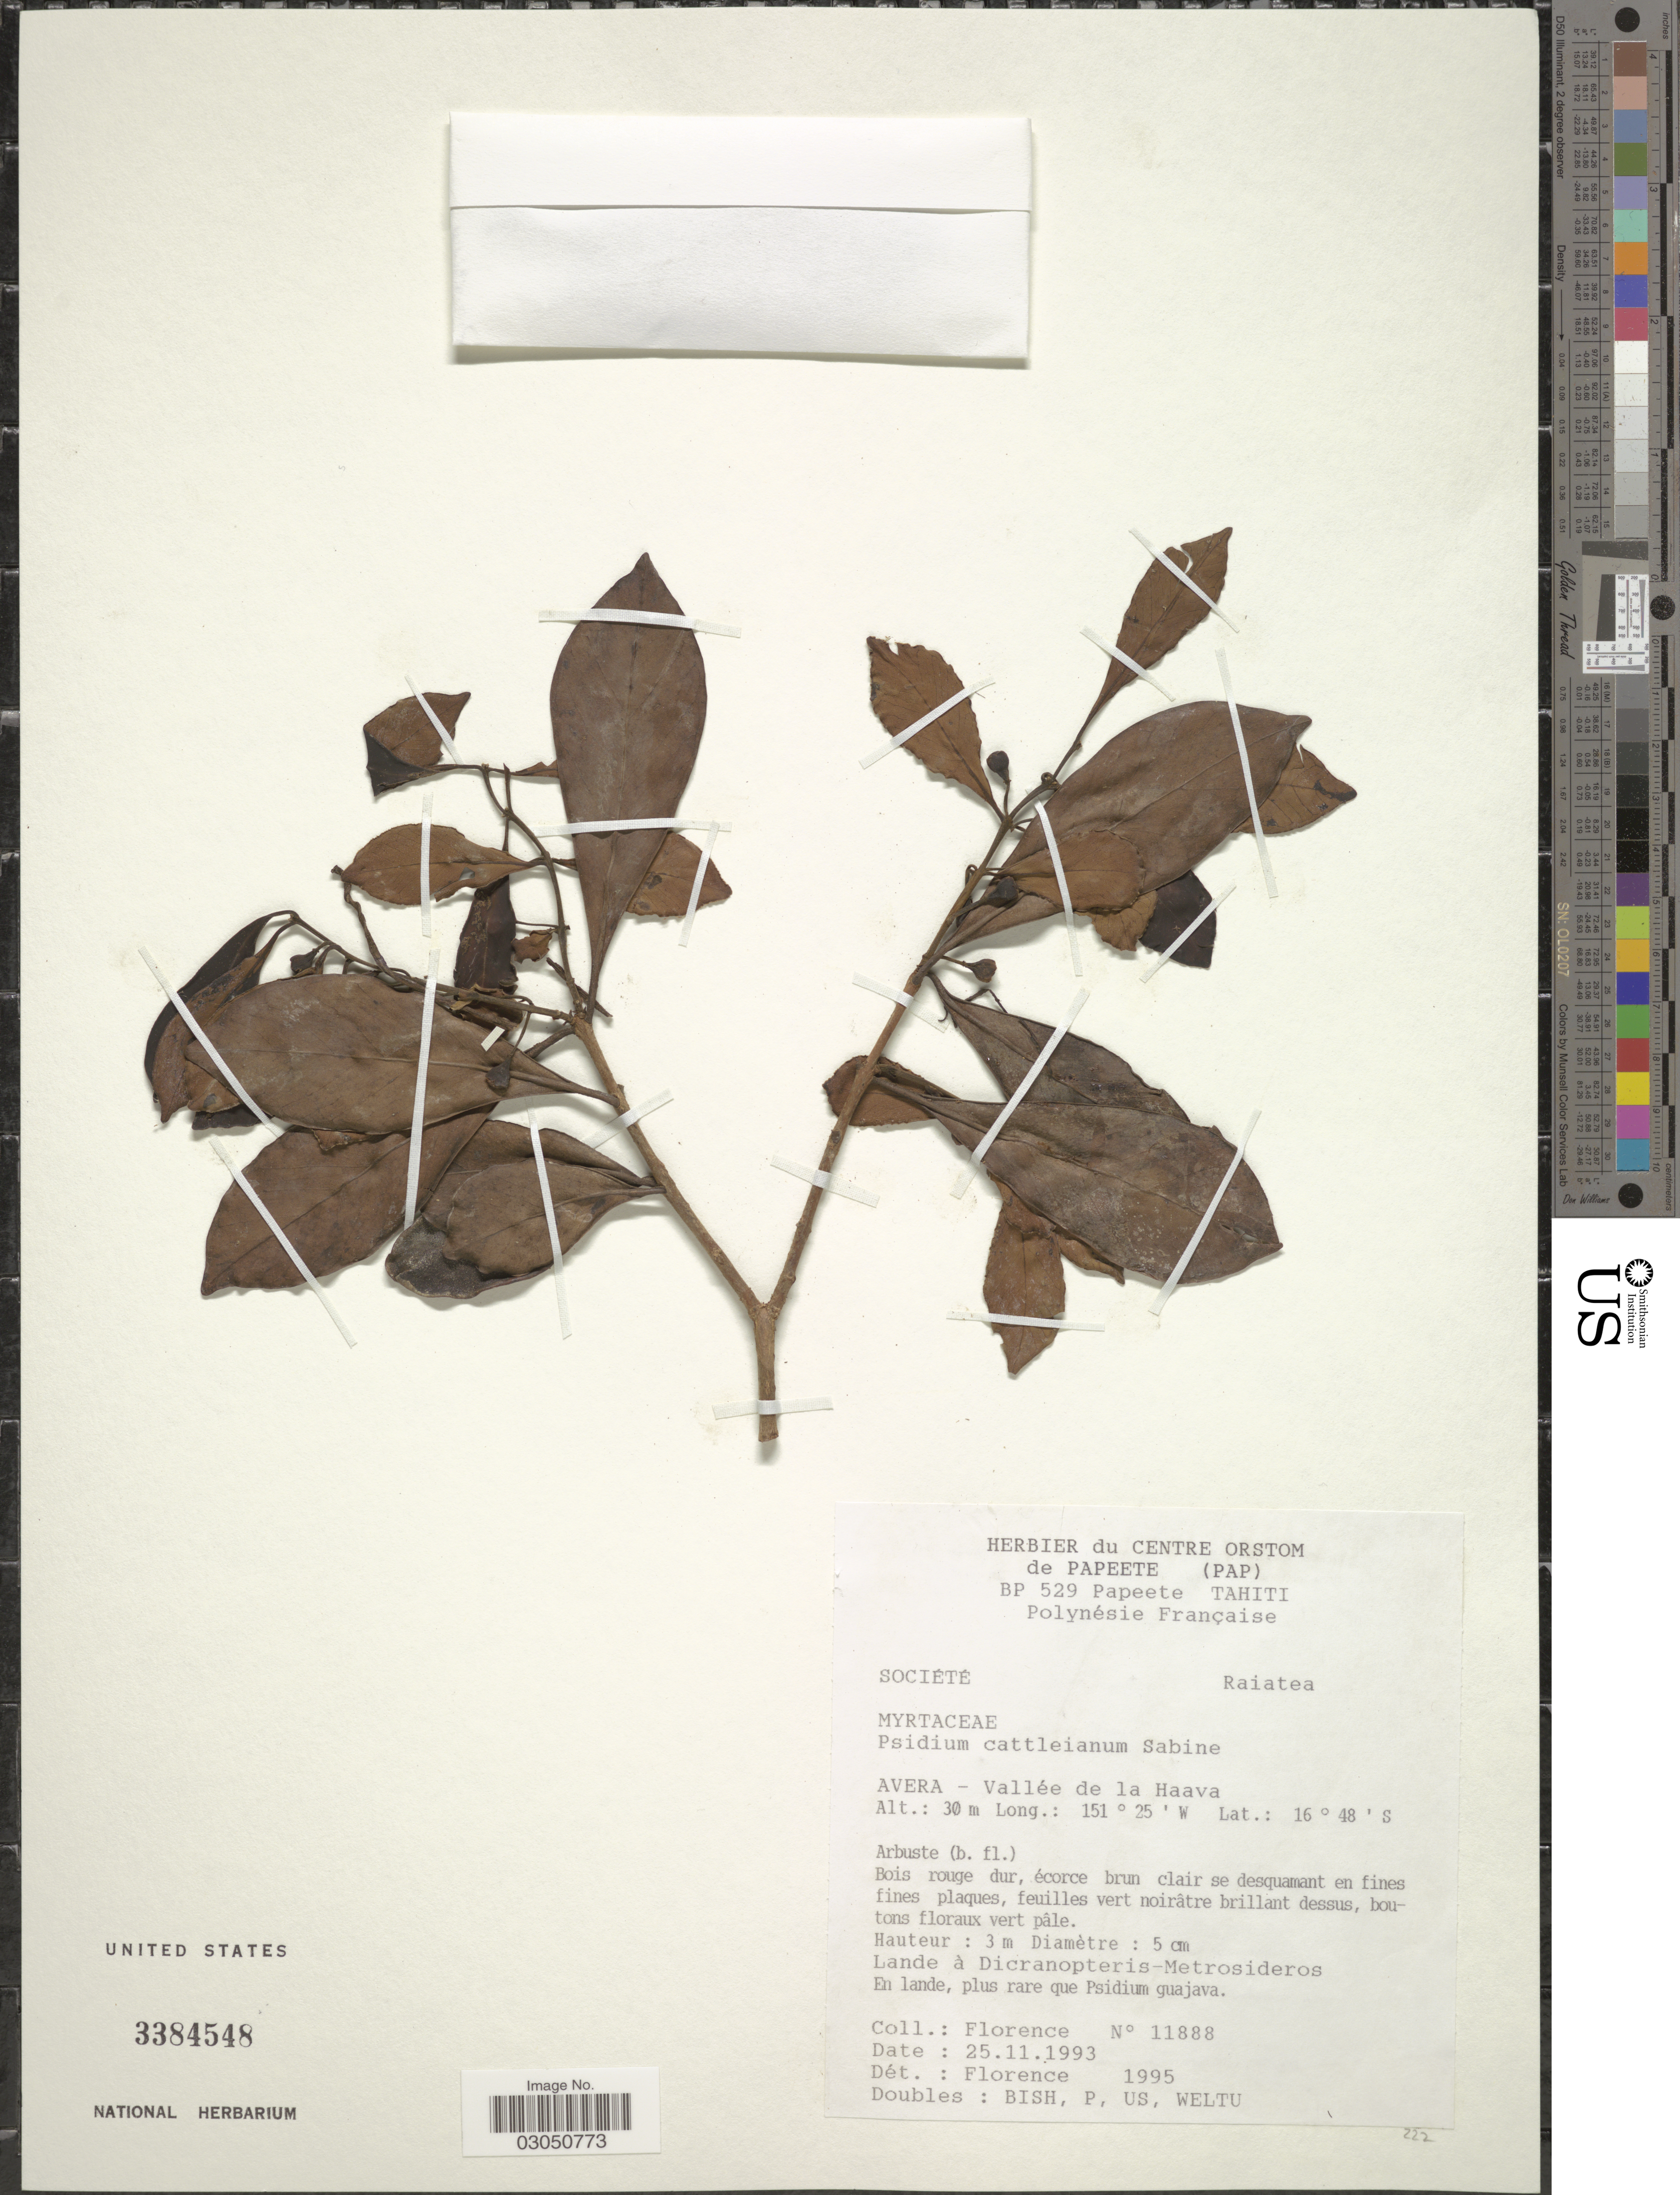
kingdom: Plantae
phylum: Tracheophyta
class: Magnoliopsida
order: Myrtales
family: Myrtaceae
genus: Psidium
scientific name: Psidium cattleyanum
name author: Sabine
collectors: -. Florence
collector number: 11888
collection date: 1993-11-25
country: French Polynesia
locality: Société, Raiatea. Avera - Vallée de la Haava.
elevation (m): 30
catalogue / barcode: US 3384548